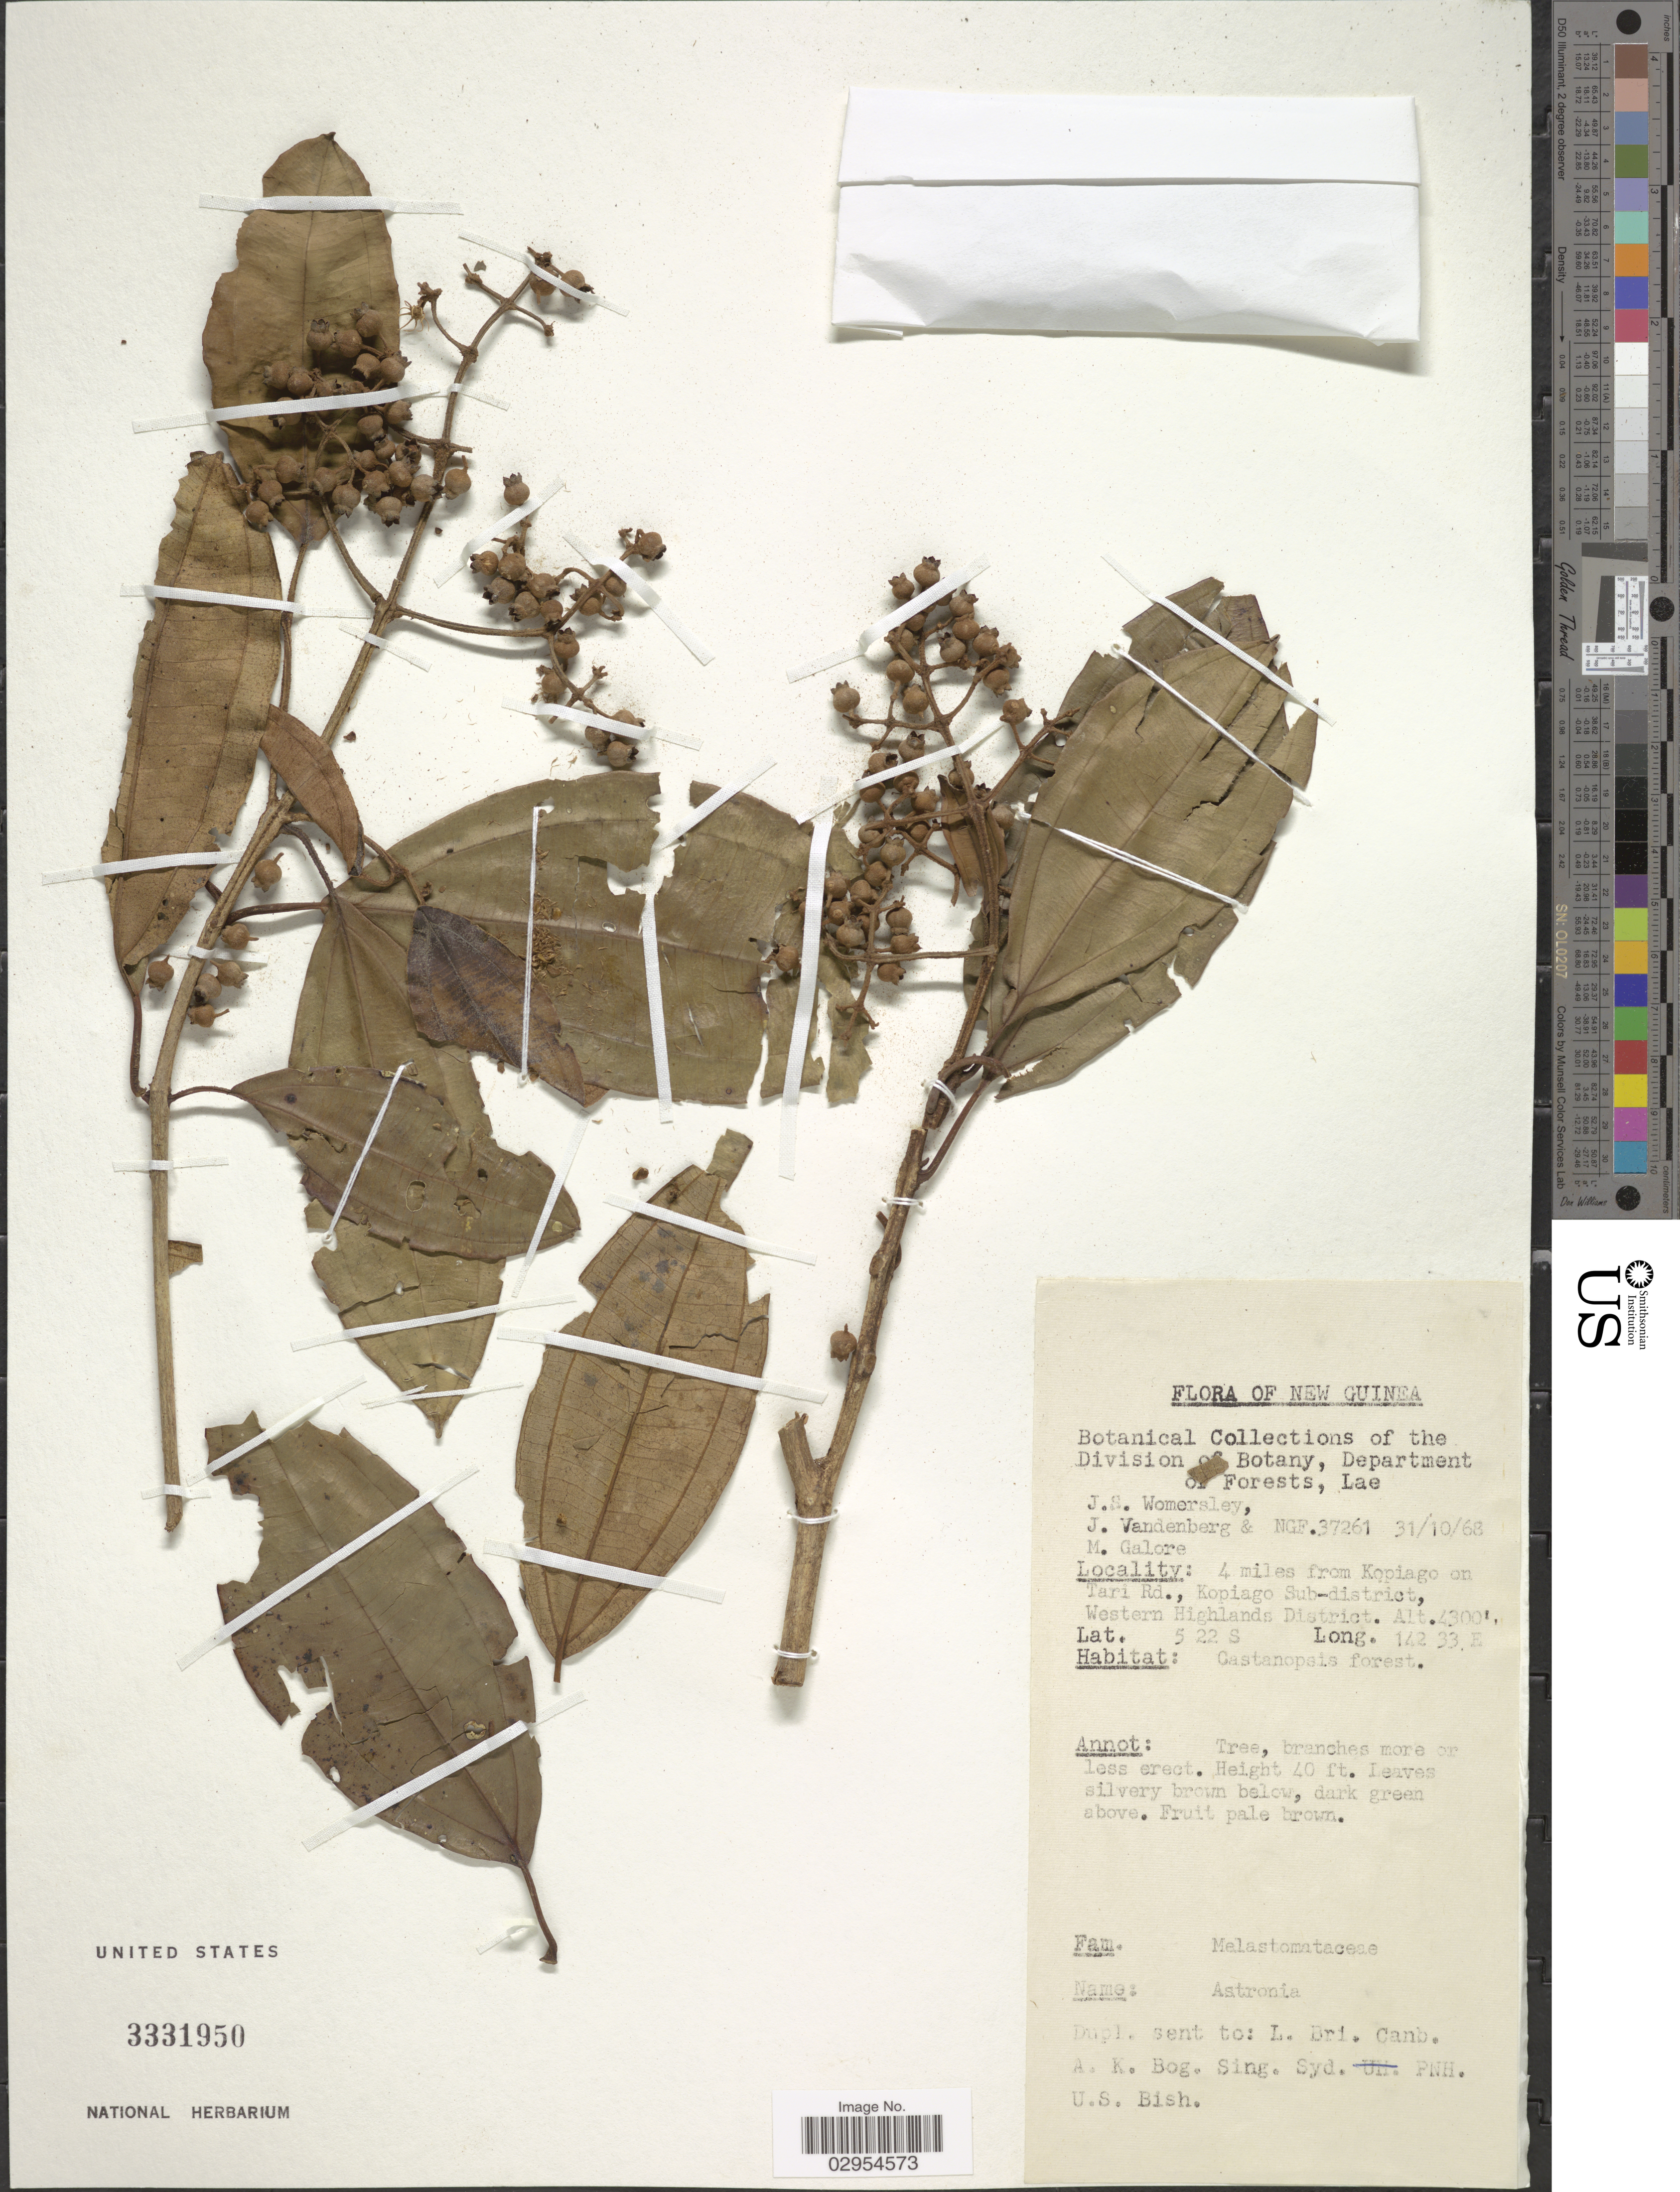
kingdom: Plantae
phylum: Tracheophyta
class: Magnoliopsida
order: Myrtales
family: Melastomataceae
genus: Astronia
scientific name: Astronia sp.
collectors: J. S. Womersley, J. Vandenberg & M. Galore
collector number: NGF37261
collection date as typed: Transcribed d/m/y: 31/10/68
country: Papua New Guinea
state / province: Western Highlands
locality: New Guinea. 4 miles from Kopiago on Tari Rd., Kopiago Sub-district, Western Highlands District.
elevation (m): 1311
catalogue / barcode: US 3331950